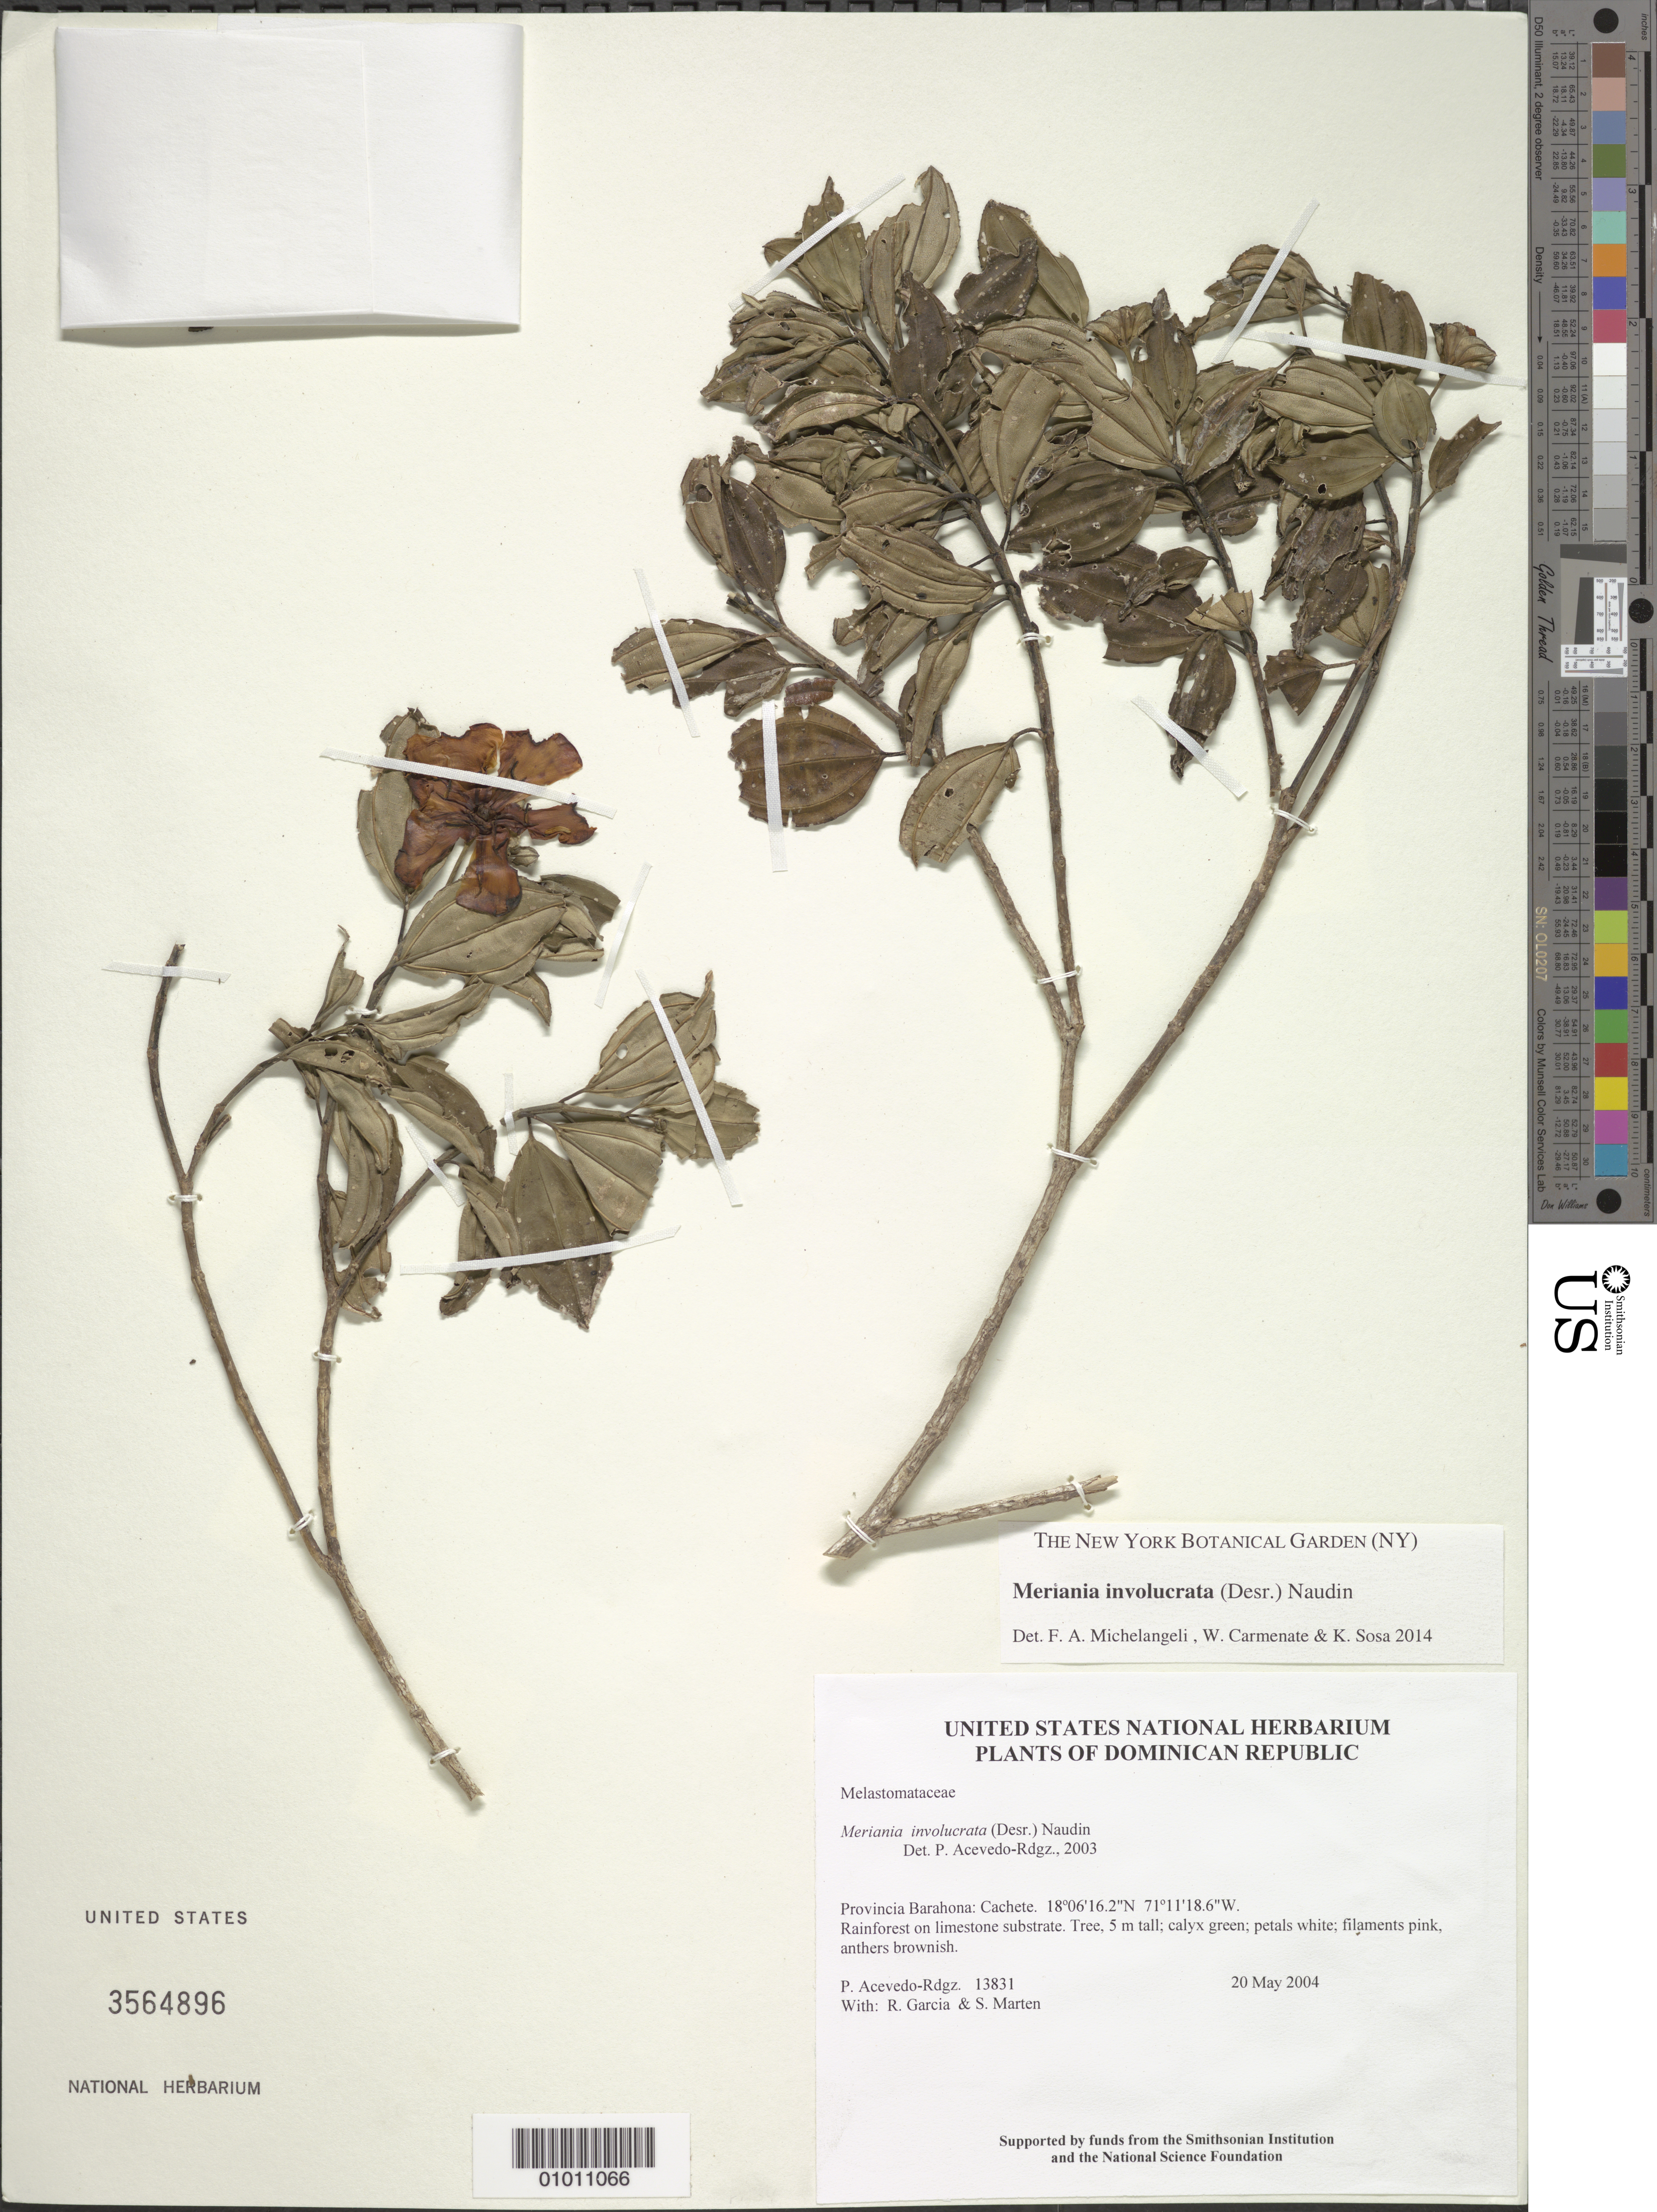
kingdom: Plantae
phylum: Tracheophyta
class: Magnoliopsida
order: Myrtales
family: Melastomataceae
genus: Meriania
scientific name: Meriania involucrata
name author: (Desr.) Naudin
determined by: Michelangeli, F. A.; Carmenate, W.; Sosa, K.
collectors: P. Acevedo-Rodr., R. G. García & S. Marten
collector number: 13831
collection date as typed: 20 May 2004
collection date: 2004-05-20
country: Dominican Republic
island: Hispaniola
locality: Provincia Barahona: Cachete.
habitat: Rainforest on limestone substrate.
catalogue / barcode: US 3564896